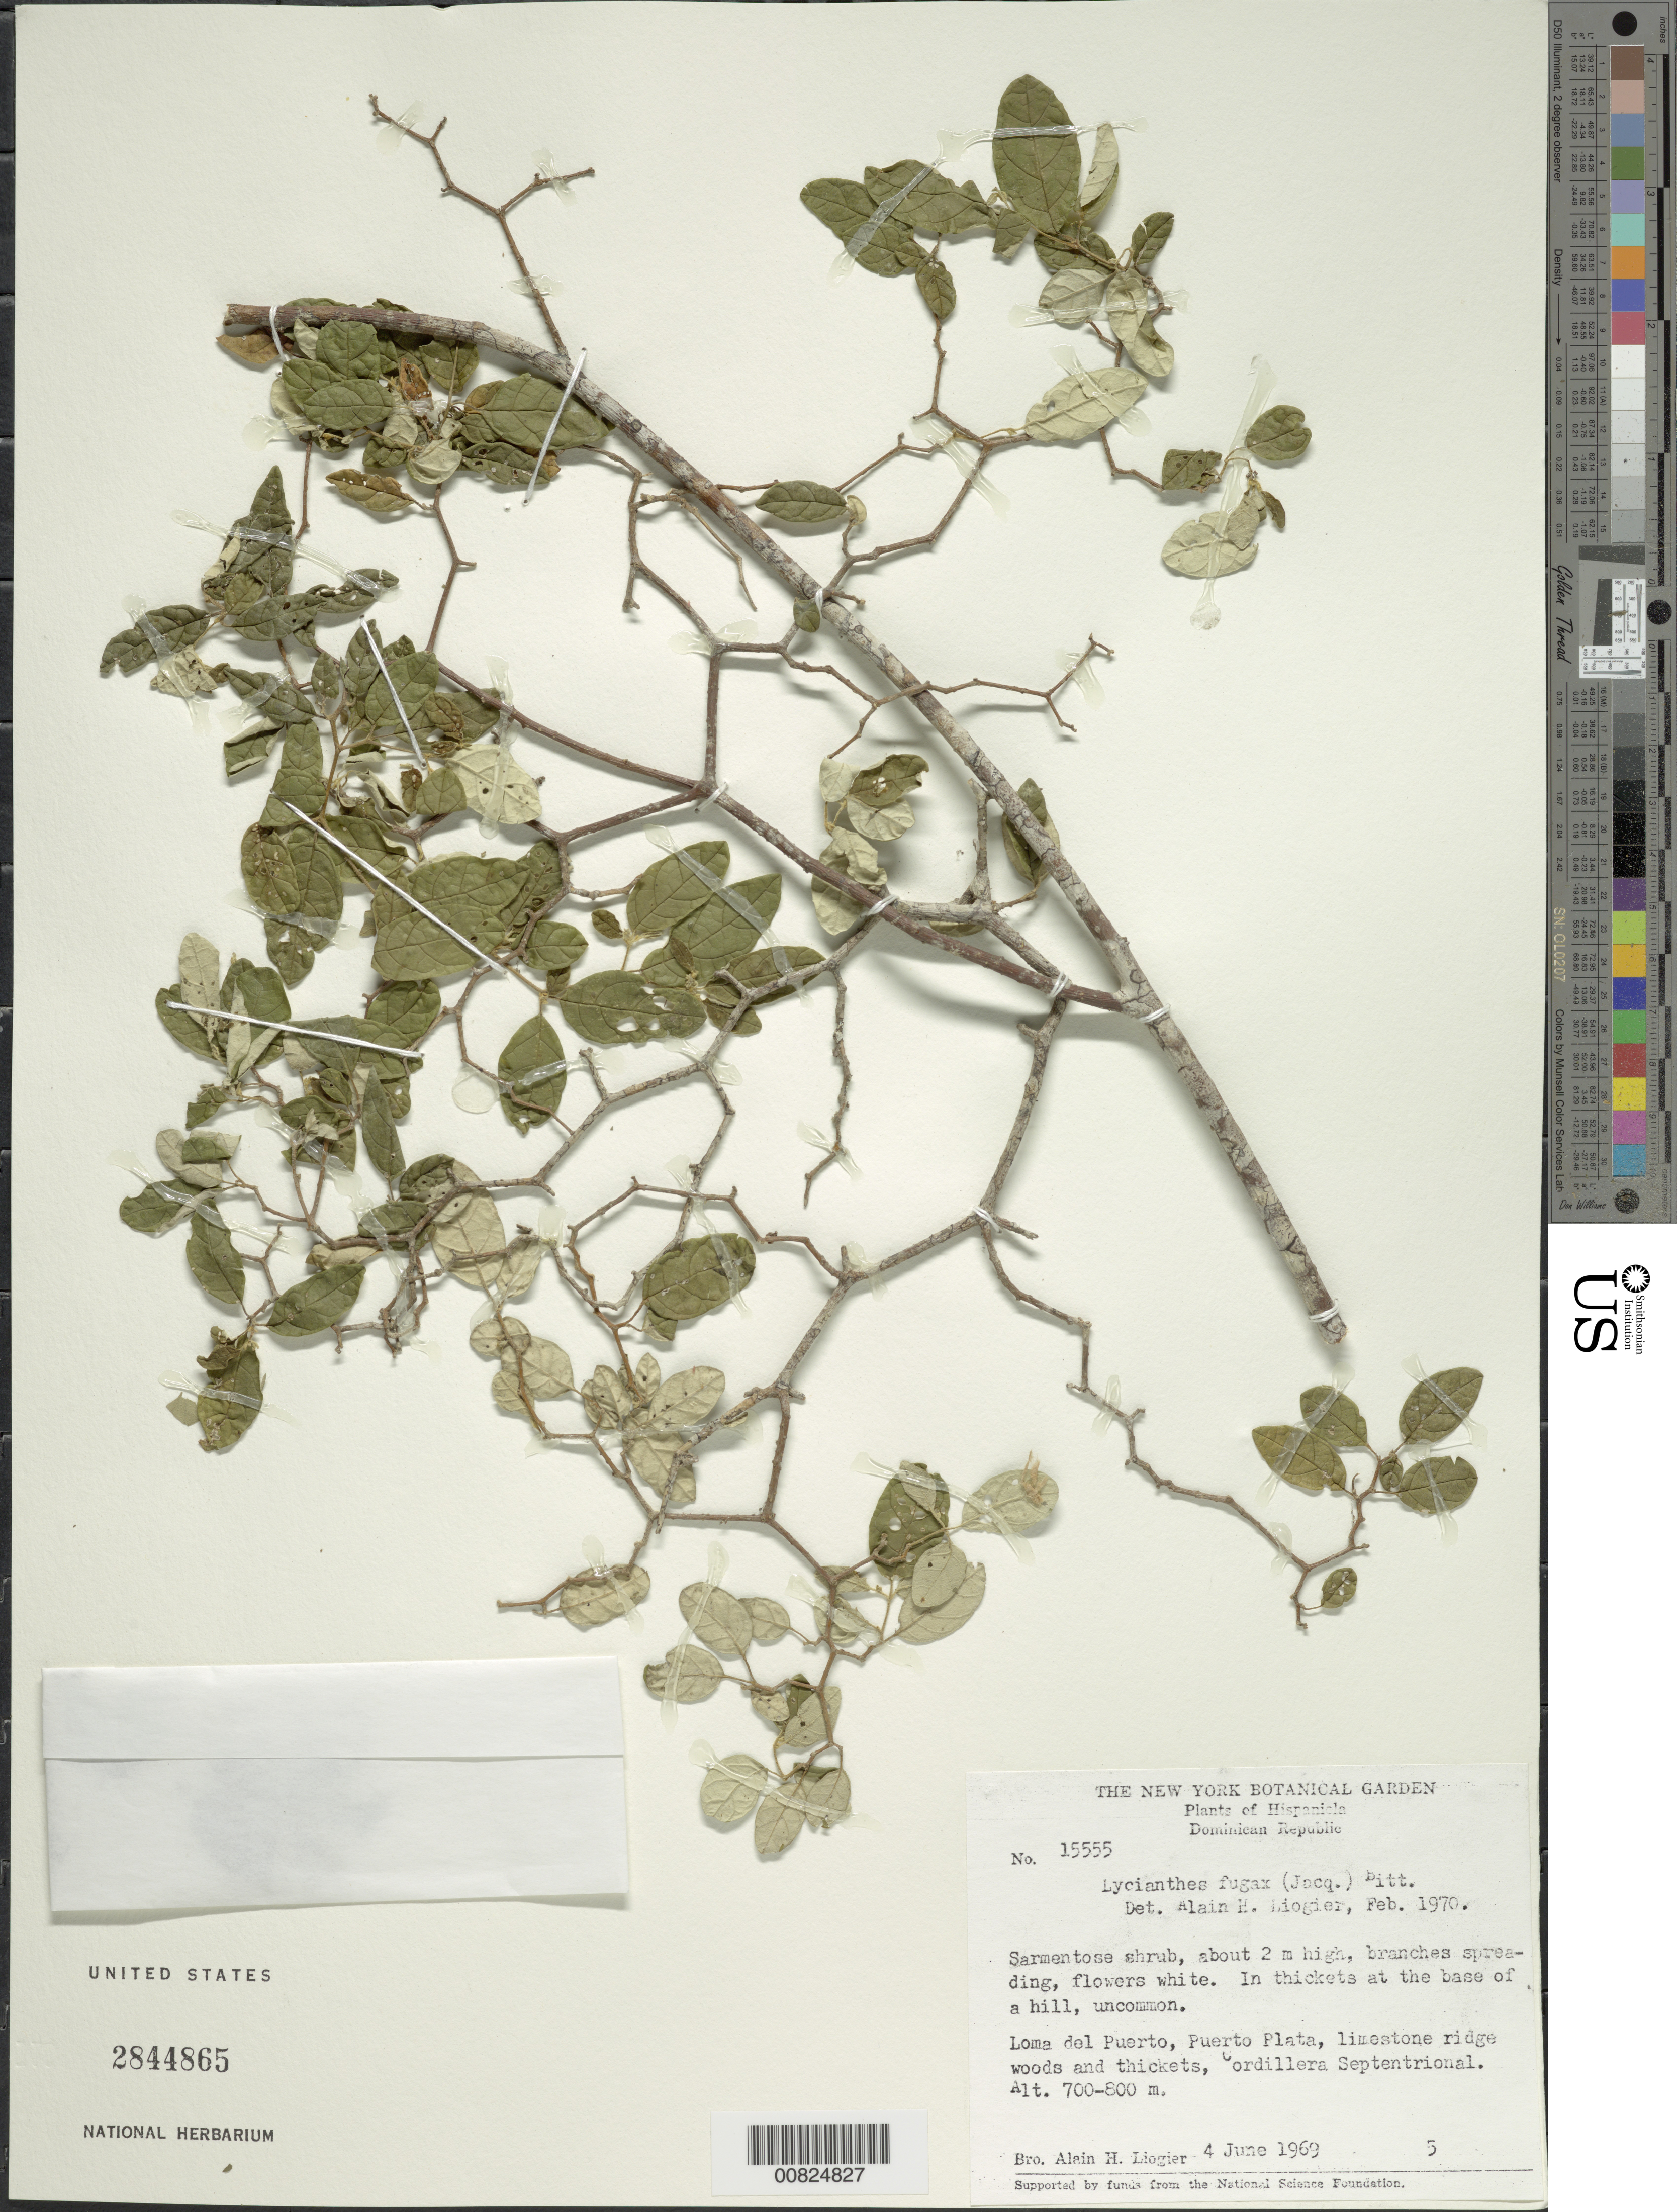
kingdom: Plantae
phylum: Tracheophyta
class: Magnoliopsida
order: Solanales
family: Solanaceae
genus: Lycianthes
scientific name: Lycianthes fugax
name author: (Jacq.) Bitter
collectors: A. H. Liogier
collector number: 15555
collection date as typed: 04 Jun 1969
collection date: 1969-06-04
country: Dominican Republic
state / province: Puerto Plata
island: Hispaniola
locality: Loma del Puerto, Cordillera Septentreional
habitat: In thickets of limestone ridge woods, at base of a hill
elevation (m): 700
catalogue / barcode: US 2844865